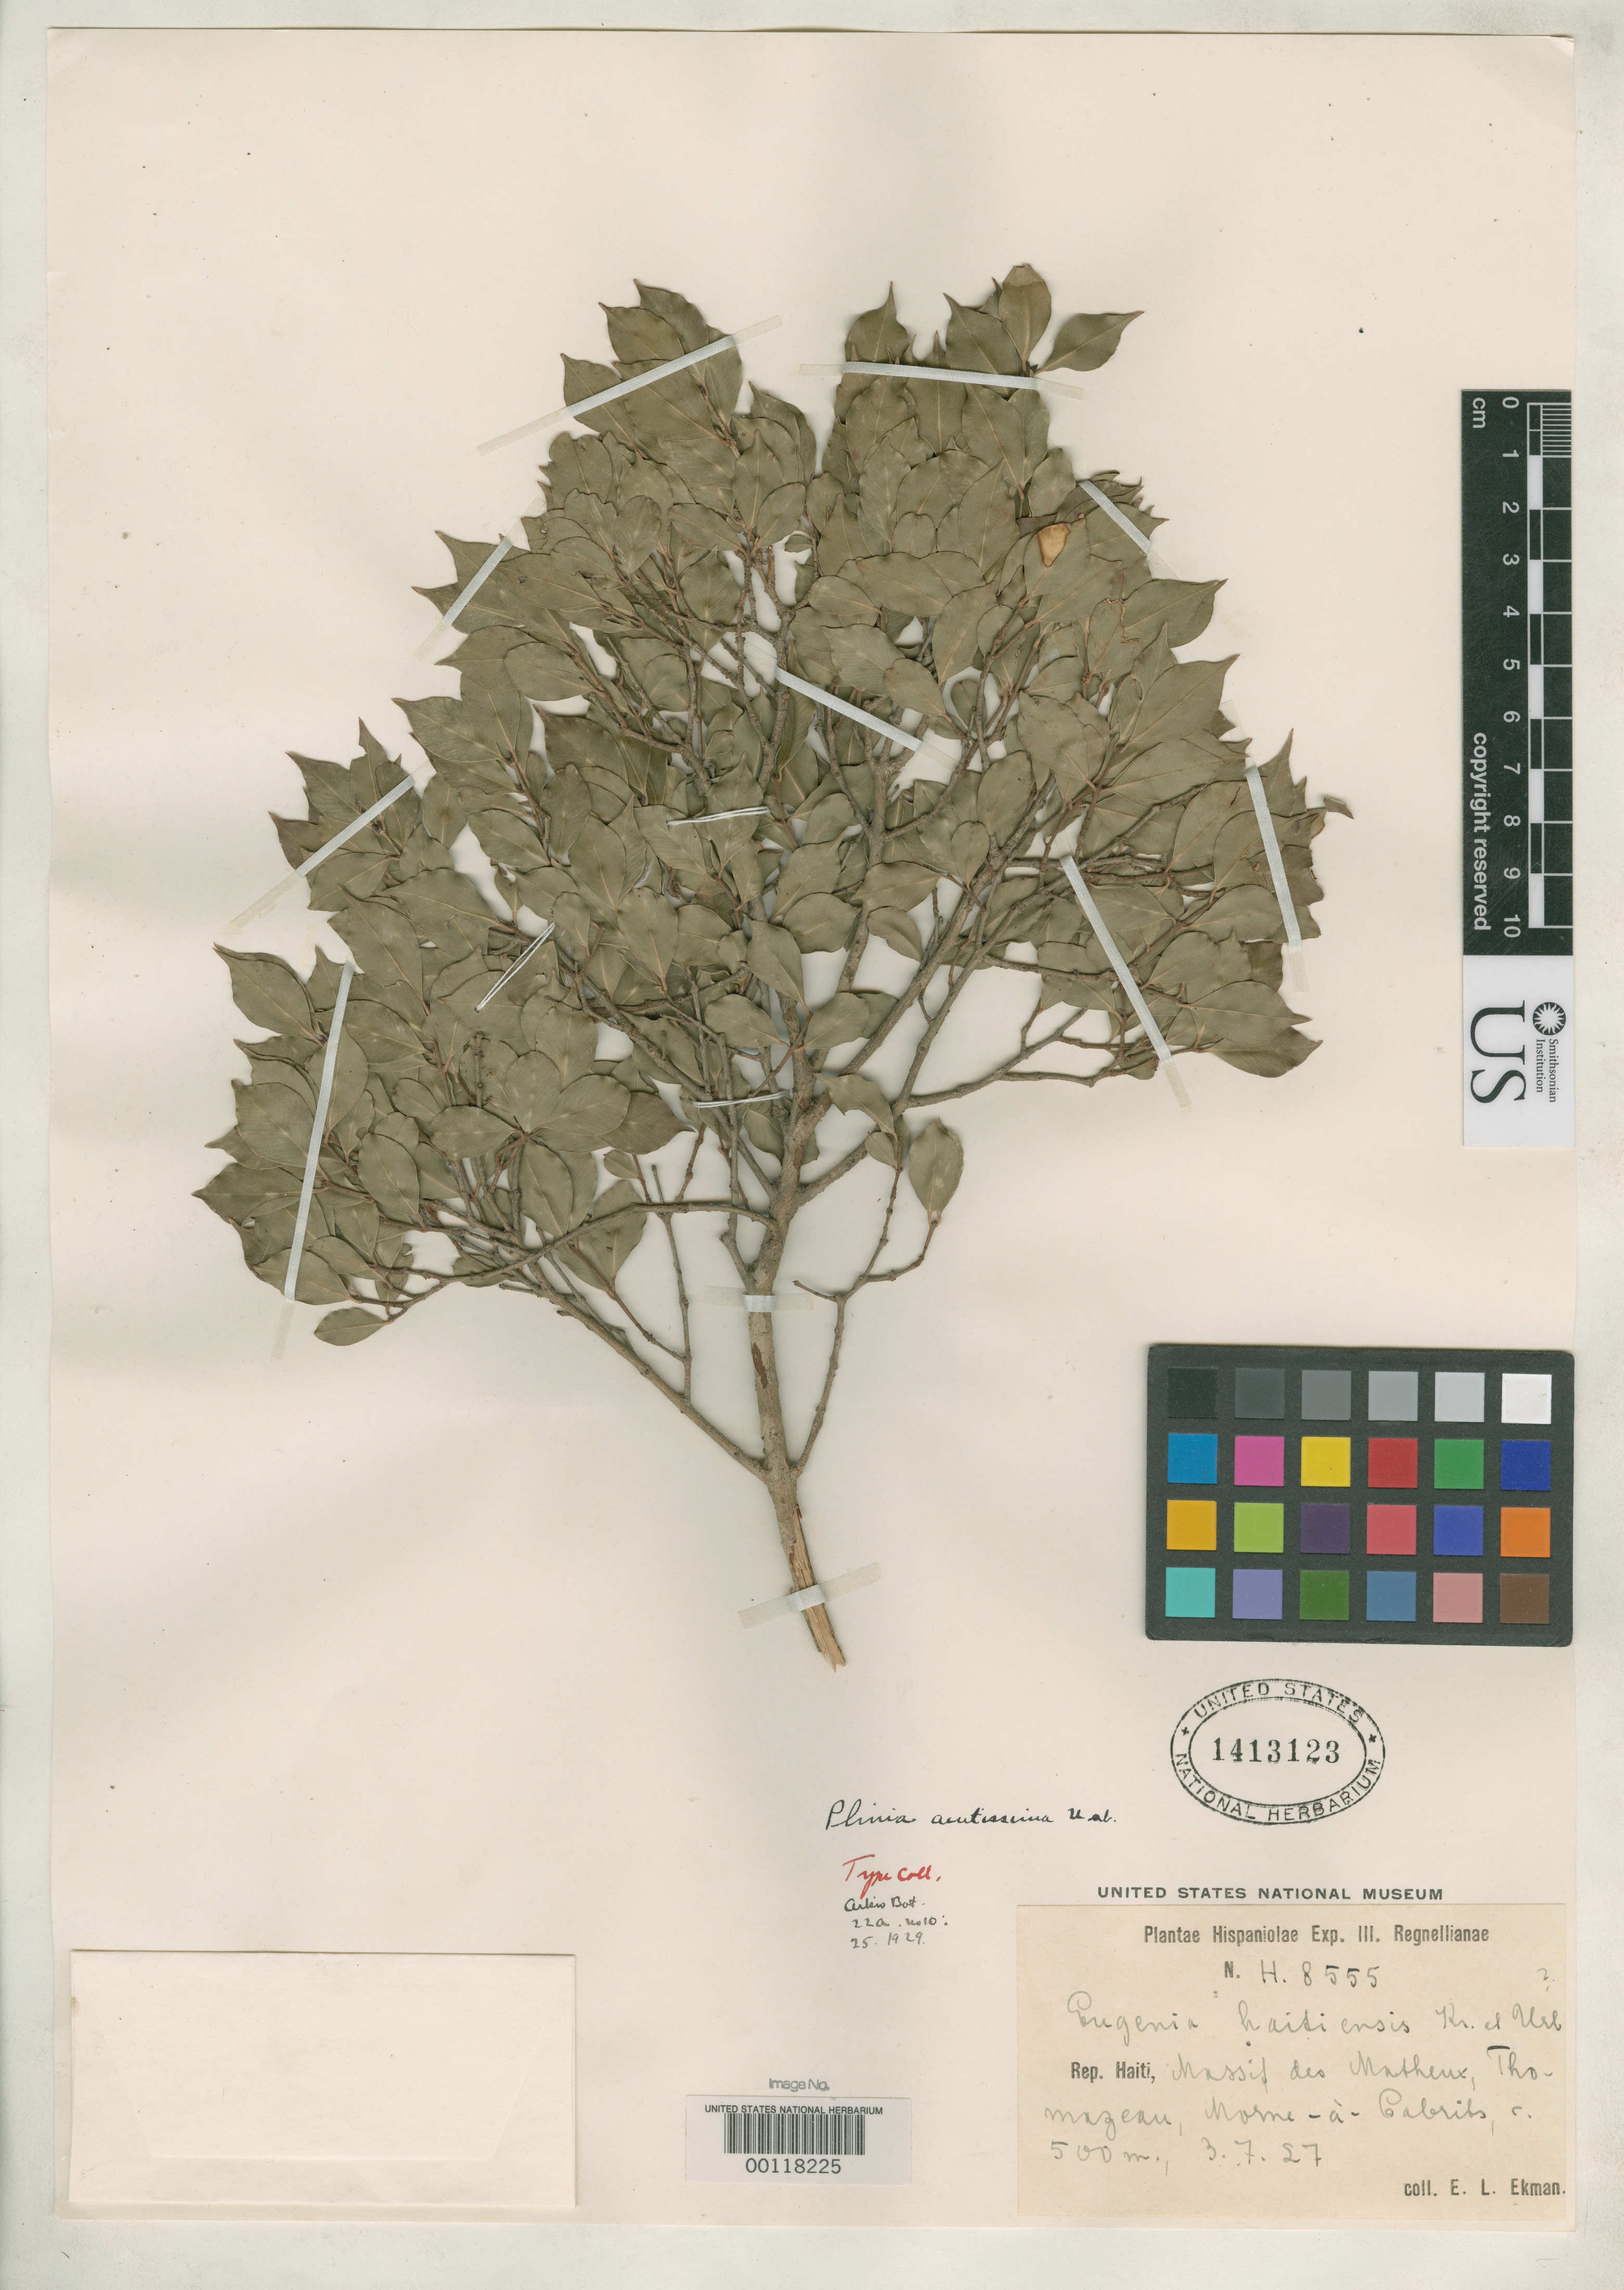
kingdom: Plantae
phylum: Tracheophyta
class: Magnoliopsida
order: Myrtales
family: Myrtaceae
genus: Plinia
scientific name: Plinia acutissima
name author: Urb.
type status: Isotype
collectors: E. L. Ekman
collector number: H 8555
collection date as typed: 03 Jul 1917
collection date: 1917-07-03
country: Haiti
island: Hispaniola Island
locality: Massif des Matheux, Thomazeau in Morne-a-Cabrits.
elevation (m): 500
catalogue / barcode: US 1413123